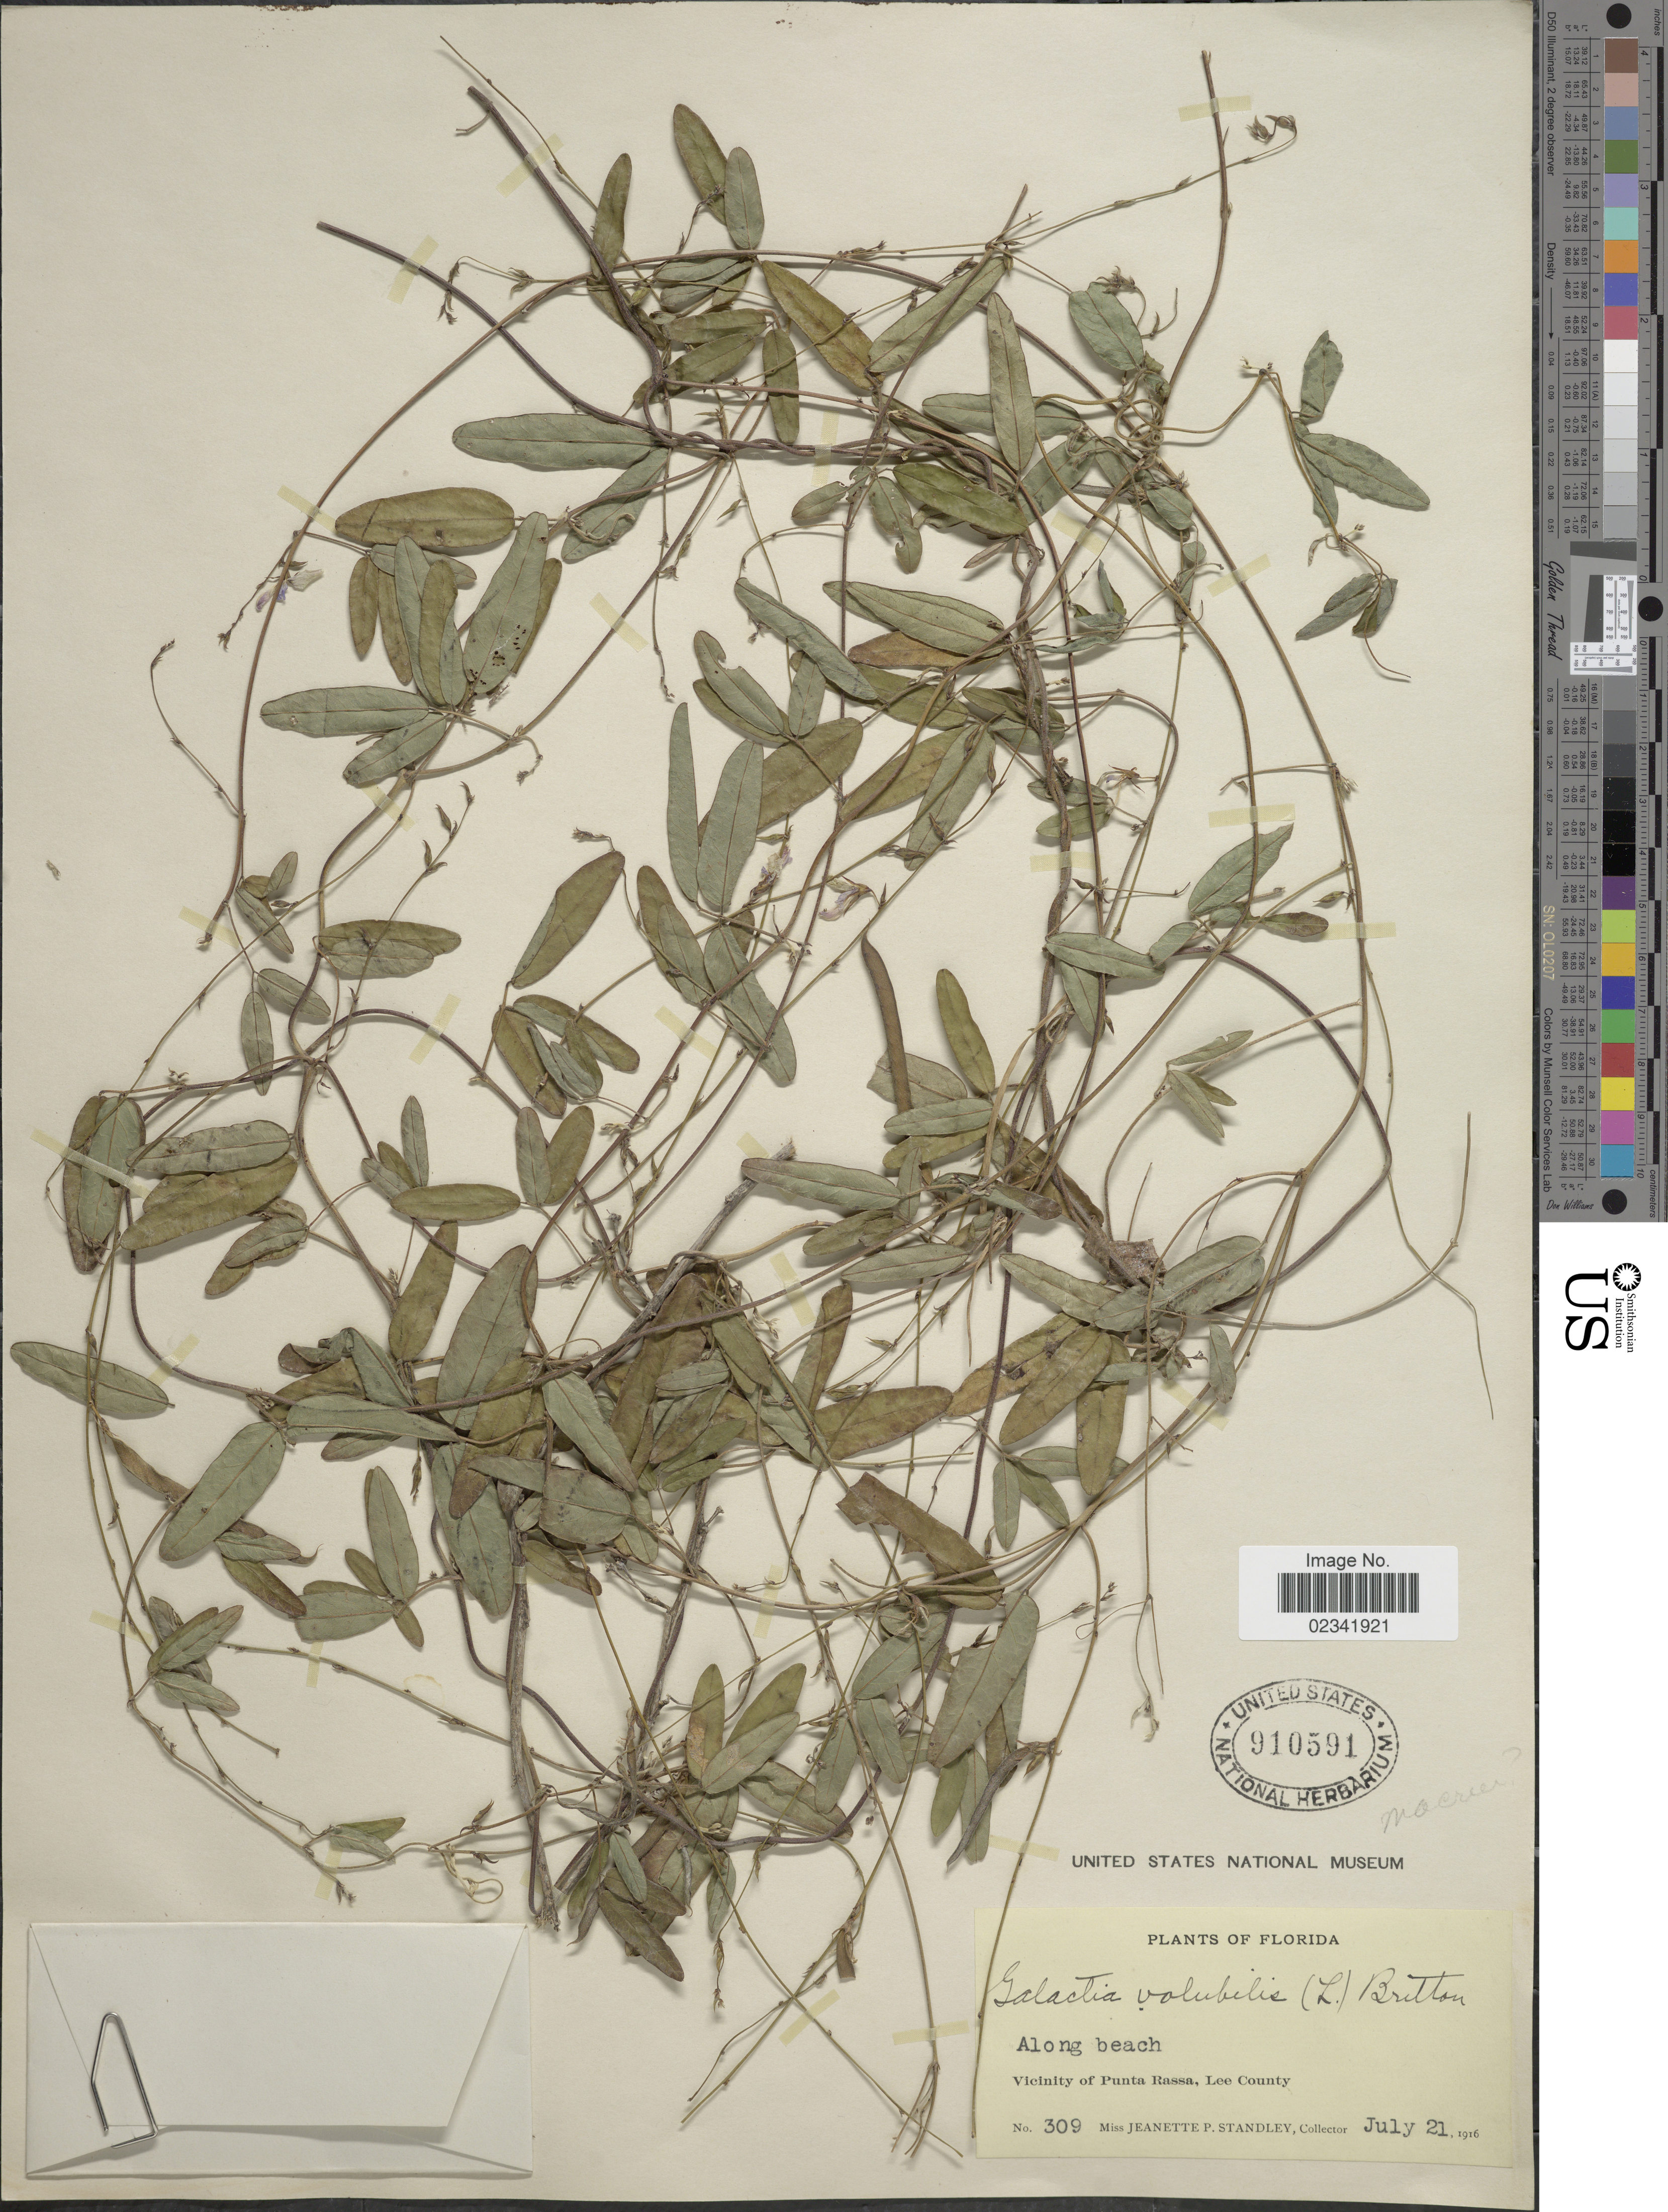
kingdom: Plantae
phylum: Tracheophyta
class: Magnoliopsida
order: Fabales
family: Fabaceae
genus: Galactia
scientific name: Galactia volubilis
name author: (L.) Britton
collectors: J. P. Standley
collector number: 309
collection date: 1916-07-21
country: United States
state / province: Florida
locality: Along beach, Vicinity of Punta Rassa, Lee County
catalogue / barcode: US 910591